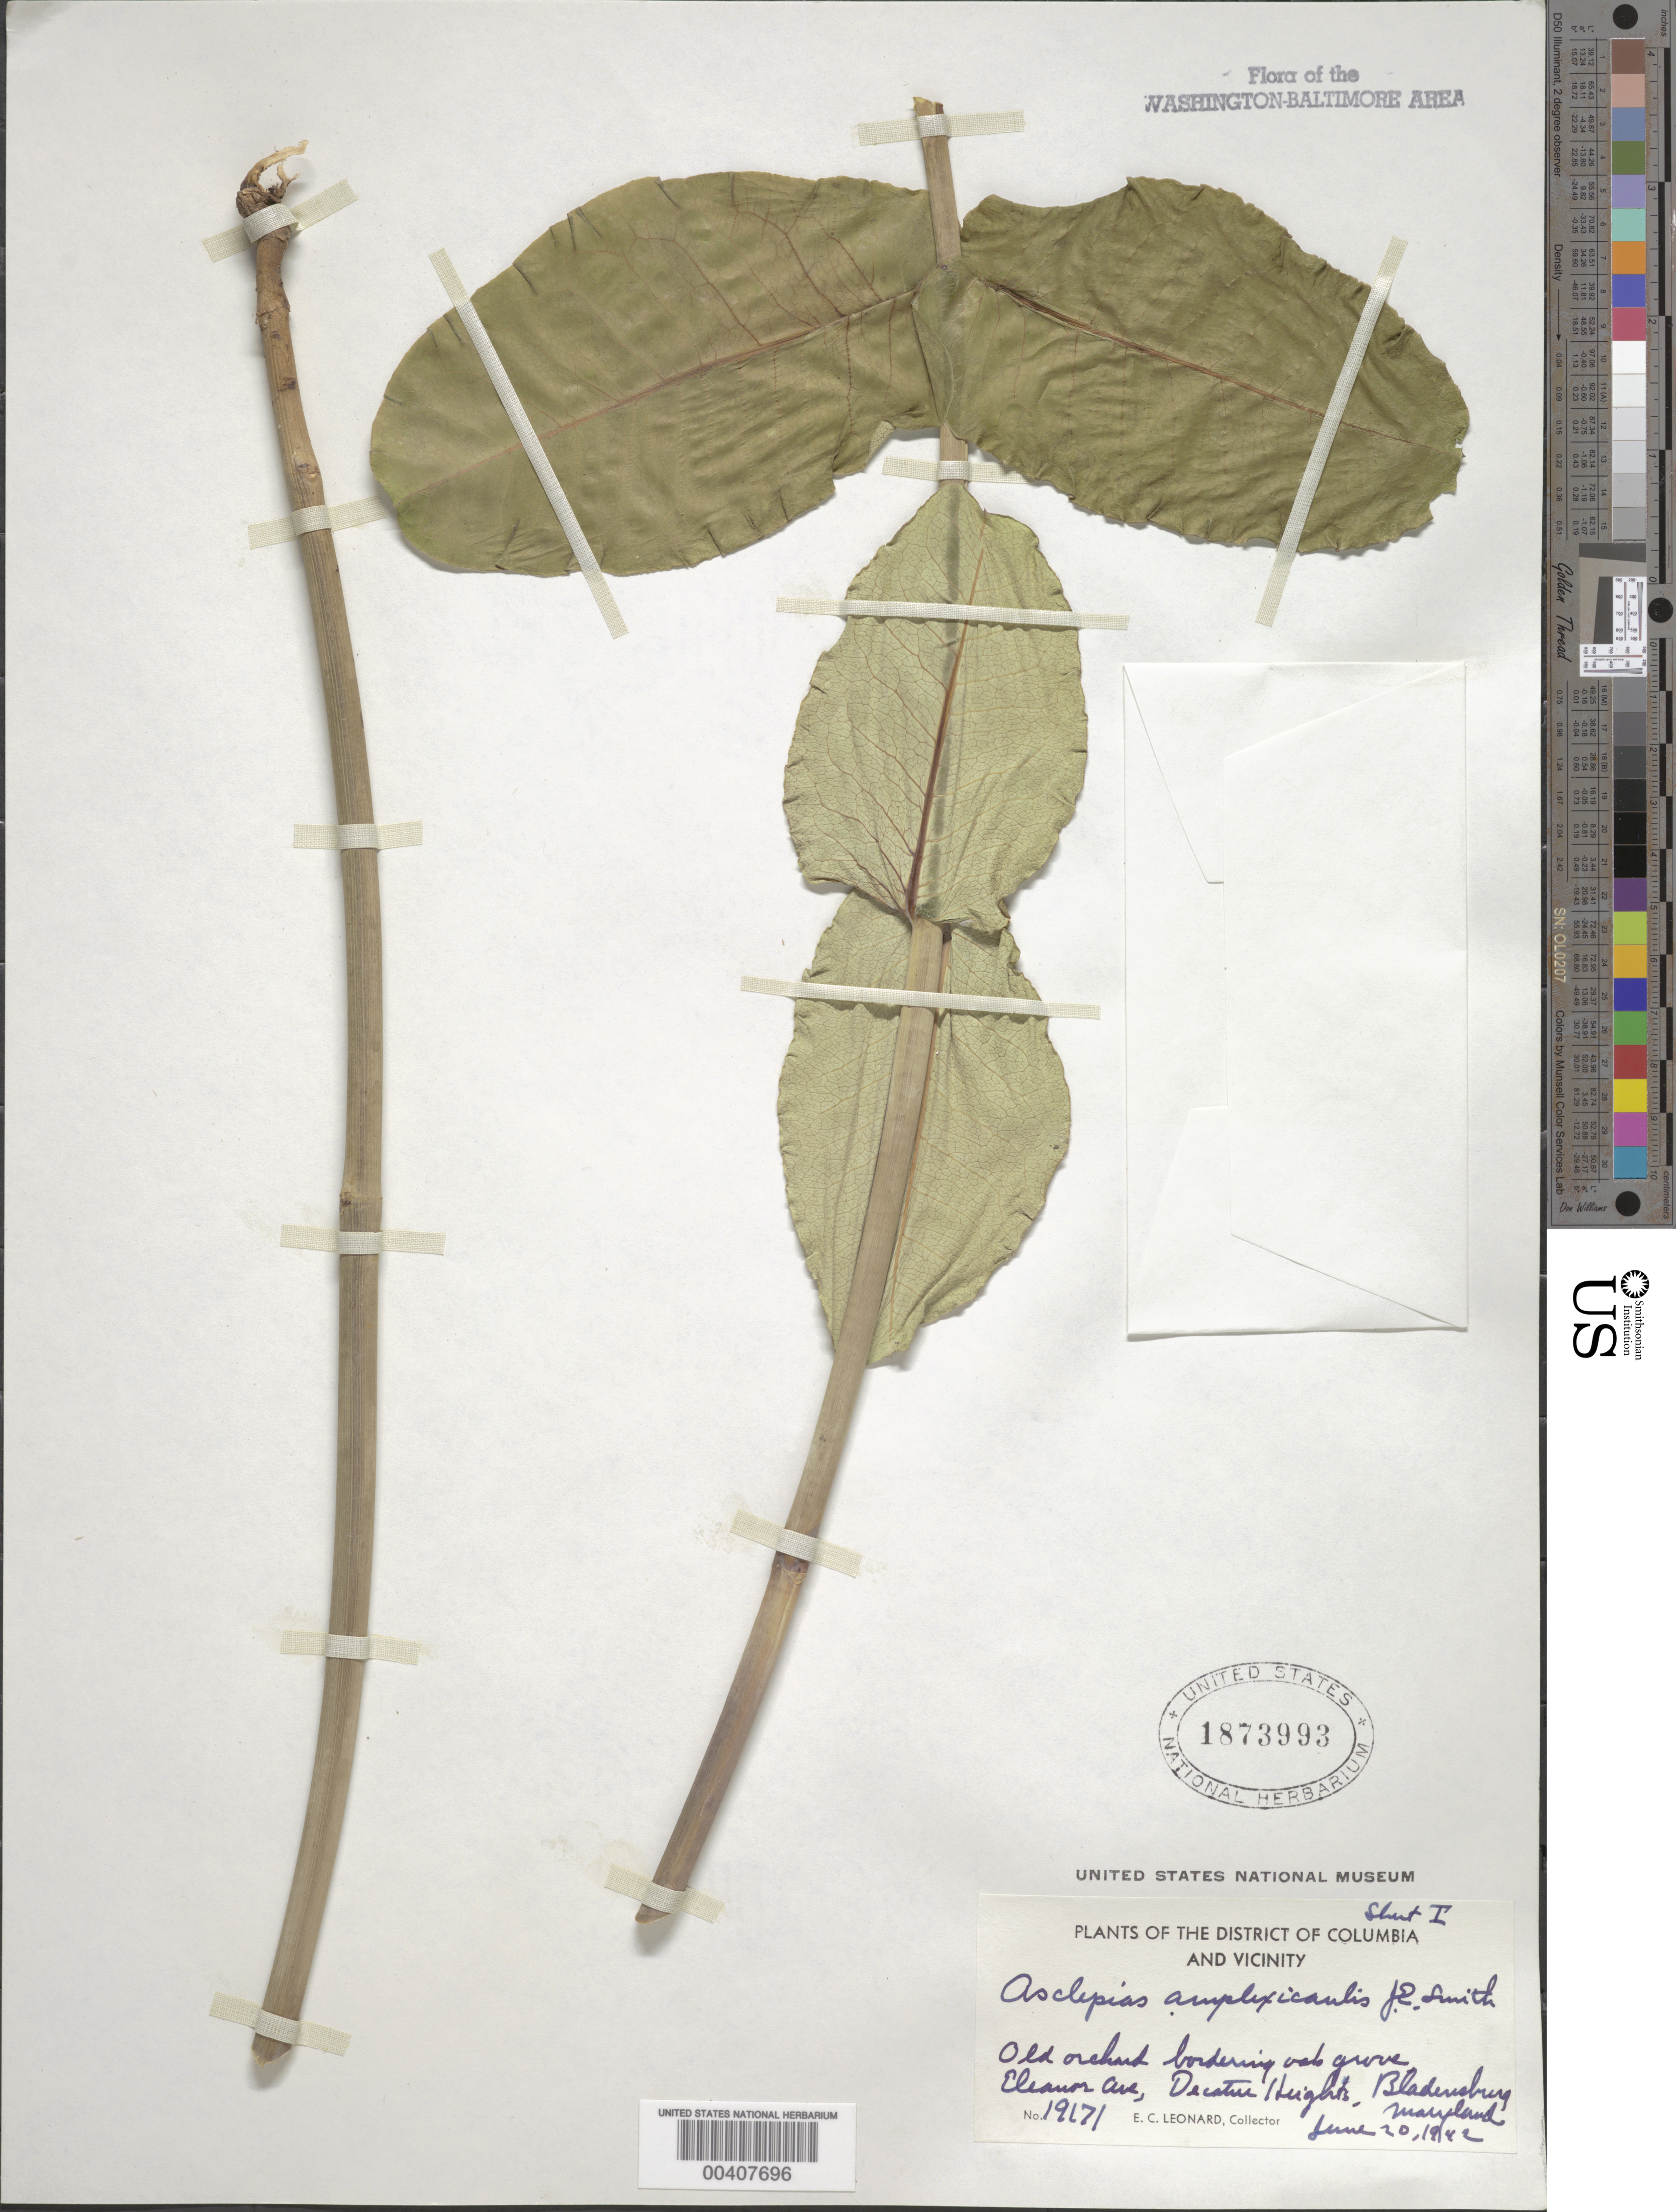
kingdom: Plantae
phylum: Tracheophyta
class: Magnoliopsida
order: Gentianales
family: Apocynaceae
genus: Asclepias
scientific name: Asclepias amplexicaulis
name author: J. Small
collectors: E. C. Leonard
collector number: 19171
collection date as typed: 20 Jun 1942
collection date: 1942-06-20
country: United States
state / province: Maryland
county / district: Prince George's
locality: Decatur Heights, Bladensburg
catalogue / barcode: US 1873993